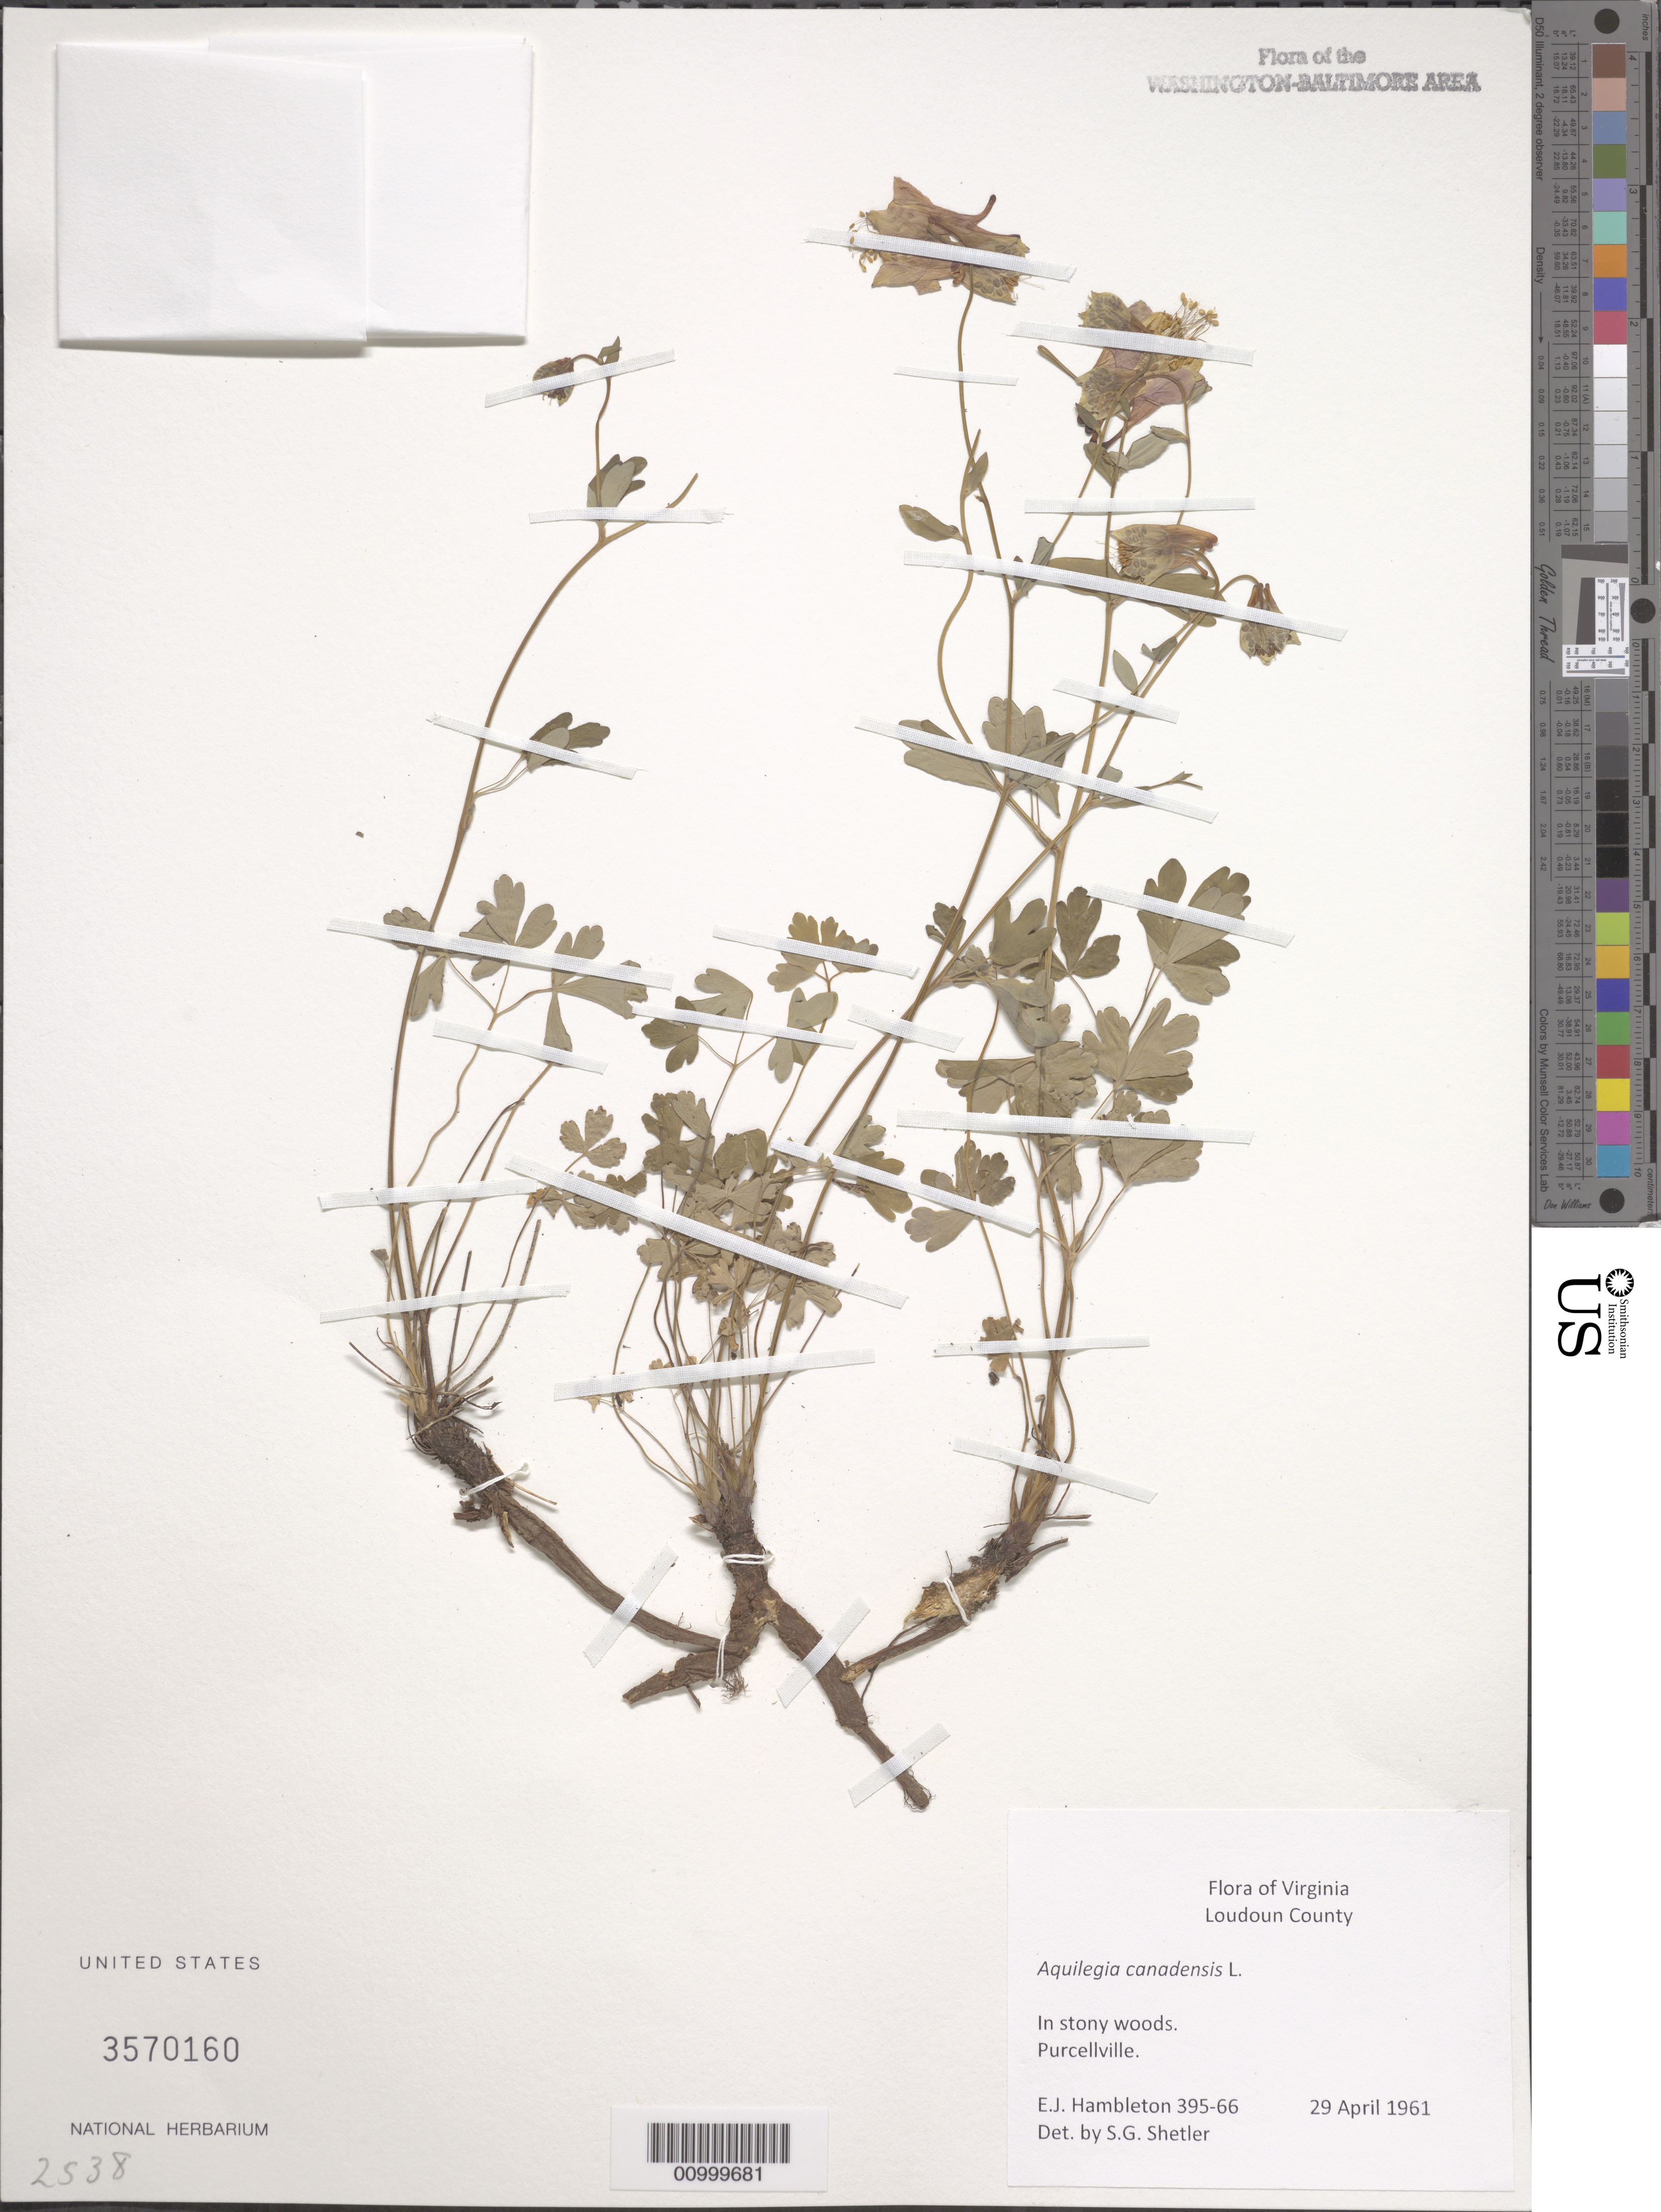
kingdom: Plantae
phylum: Tracheophyta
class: Magnoliopsida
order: Ranunculales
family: Ranunculaceae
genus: Aquilegia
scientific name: Aquilegia canadensis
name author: L.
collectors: E. Hambleton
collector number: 395-66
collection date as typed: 29 Apr 1961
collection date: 1961-04-29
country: United States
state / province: Virginia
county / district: Loudoun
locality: Purcellville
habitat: in stony woods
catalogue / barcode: US 3570160